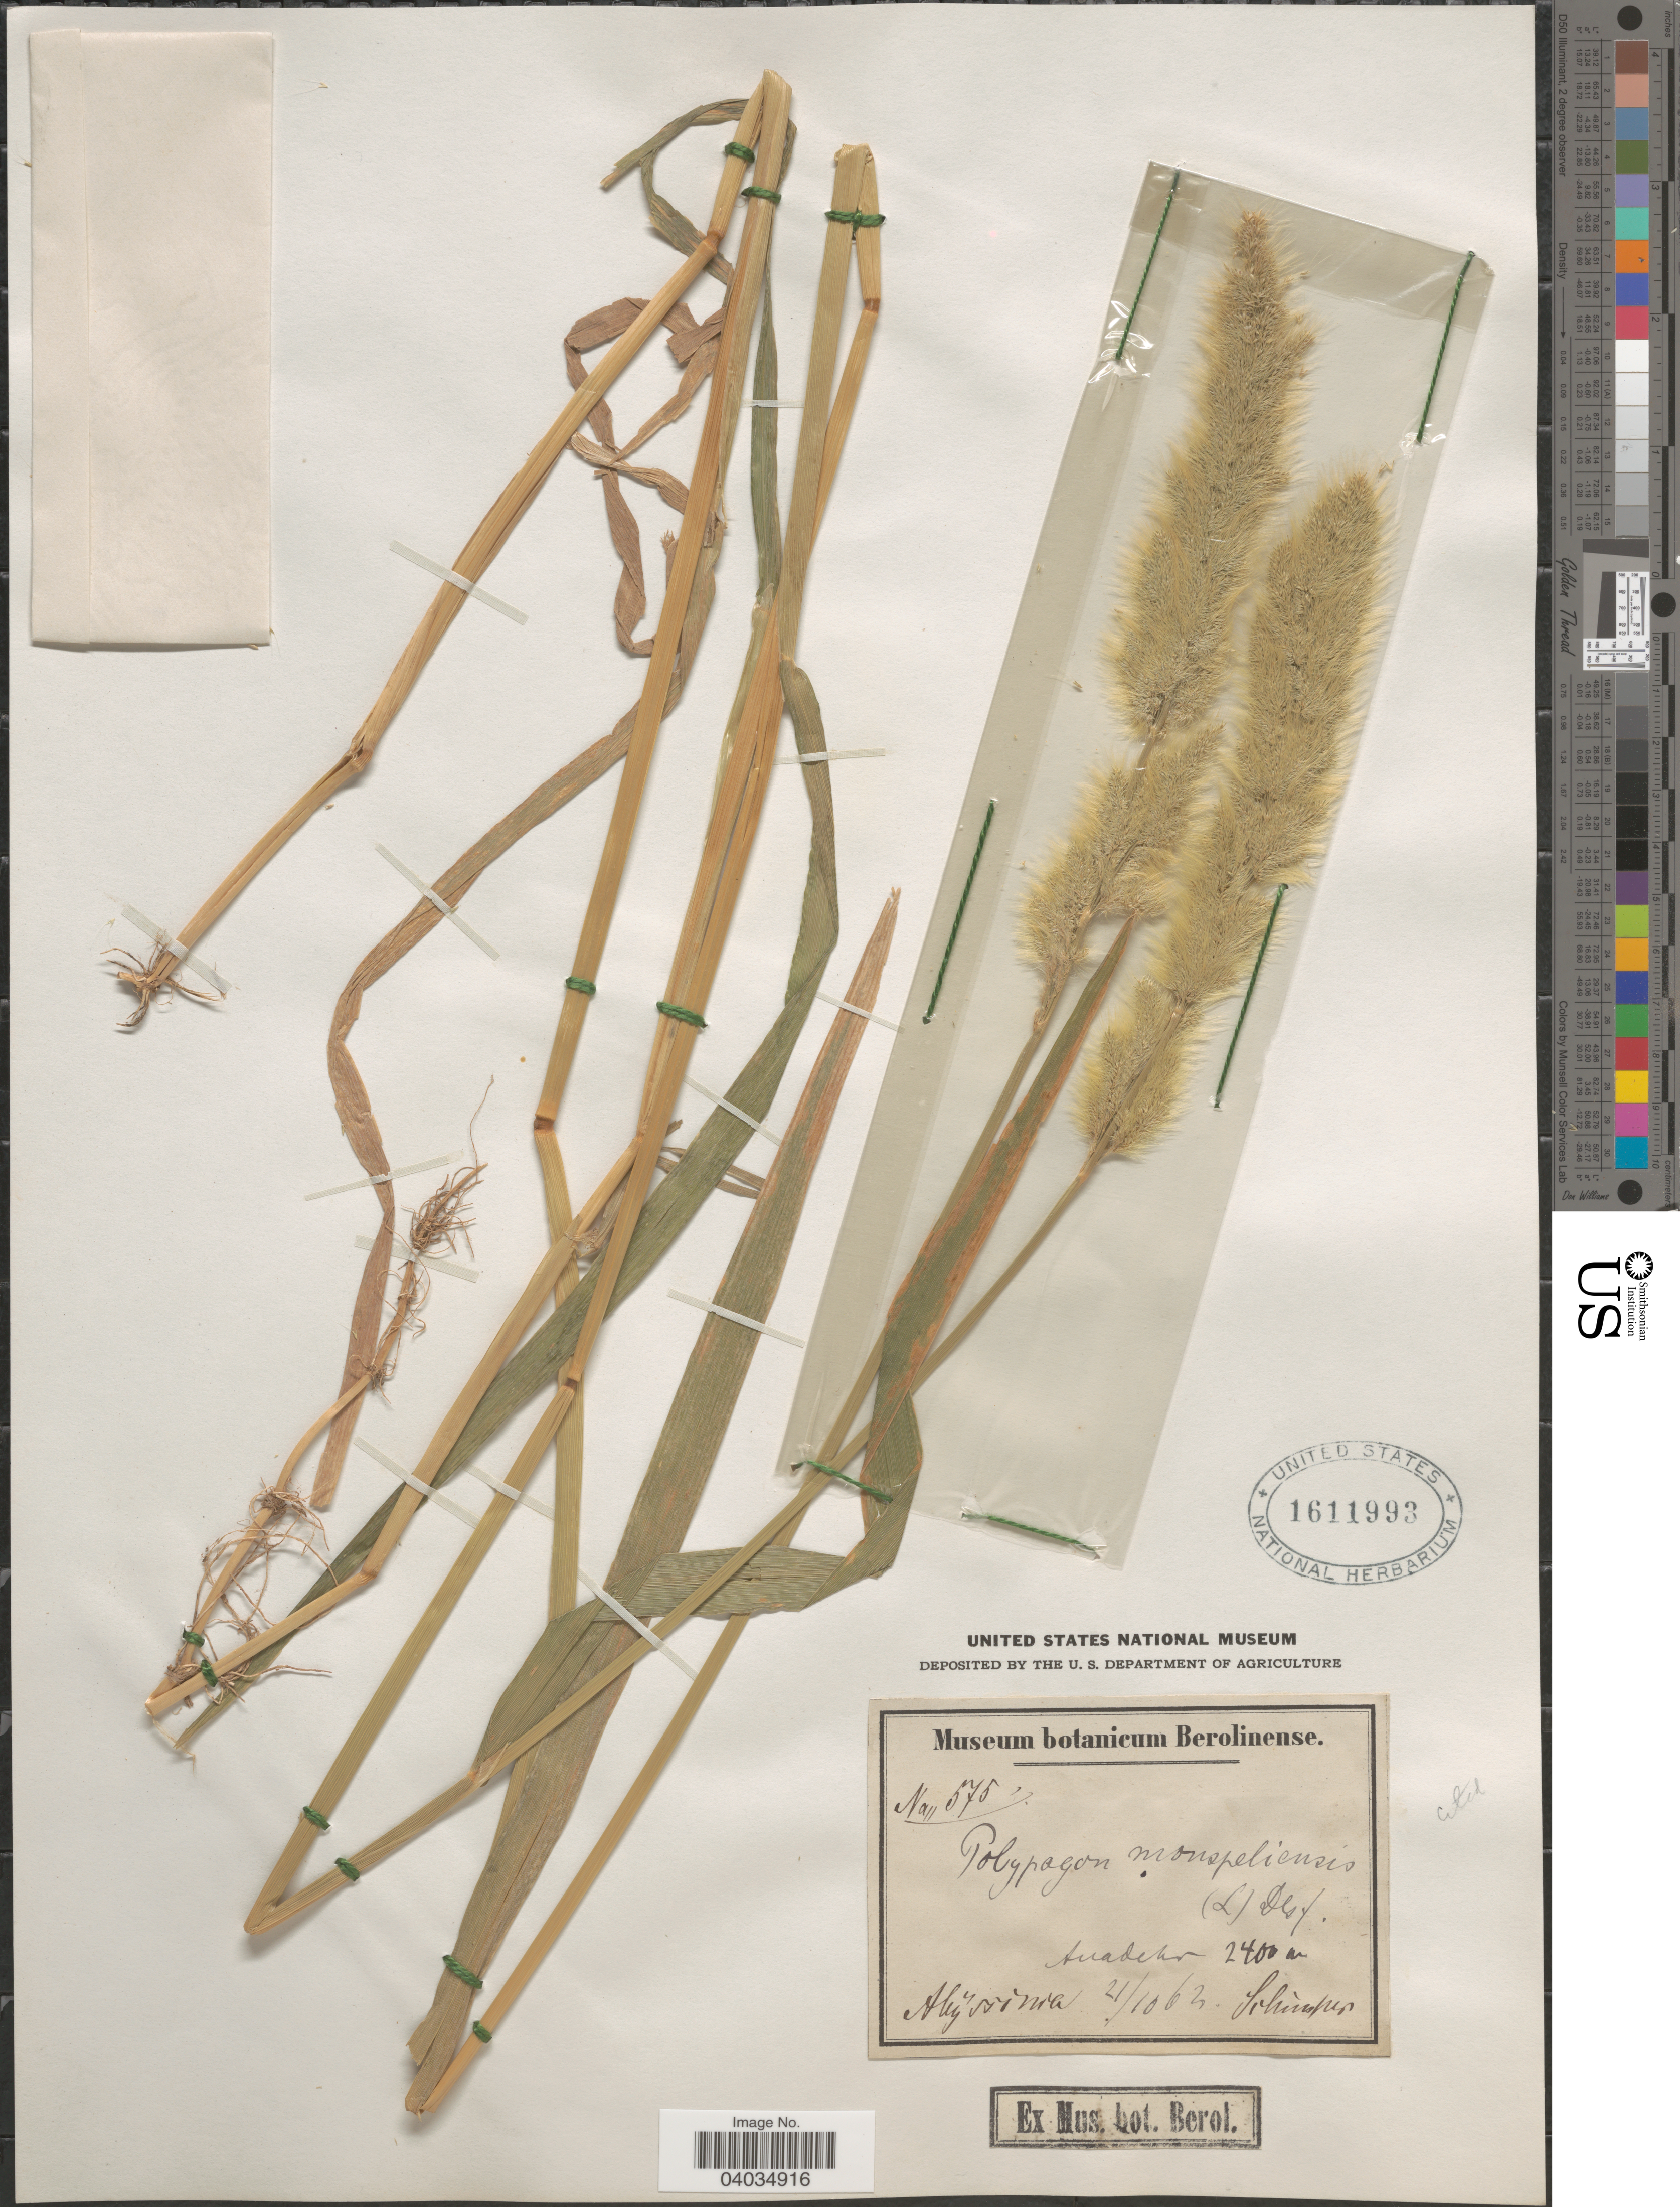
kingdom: Plantae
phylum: Tracheophyta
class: Liliopsida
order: Poales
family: Poaceae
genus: Polypogon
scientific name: Polypogon monspeliensis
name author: (L.) Desf.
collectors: -. Schimper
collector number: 575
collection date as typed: Transcribed d/m/y: 21/10/62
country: Ethiopia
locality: Anadehr. Abyssinia.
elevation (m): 2400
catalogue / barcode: US 1611993